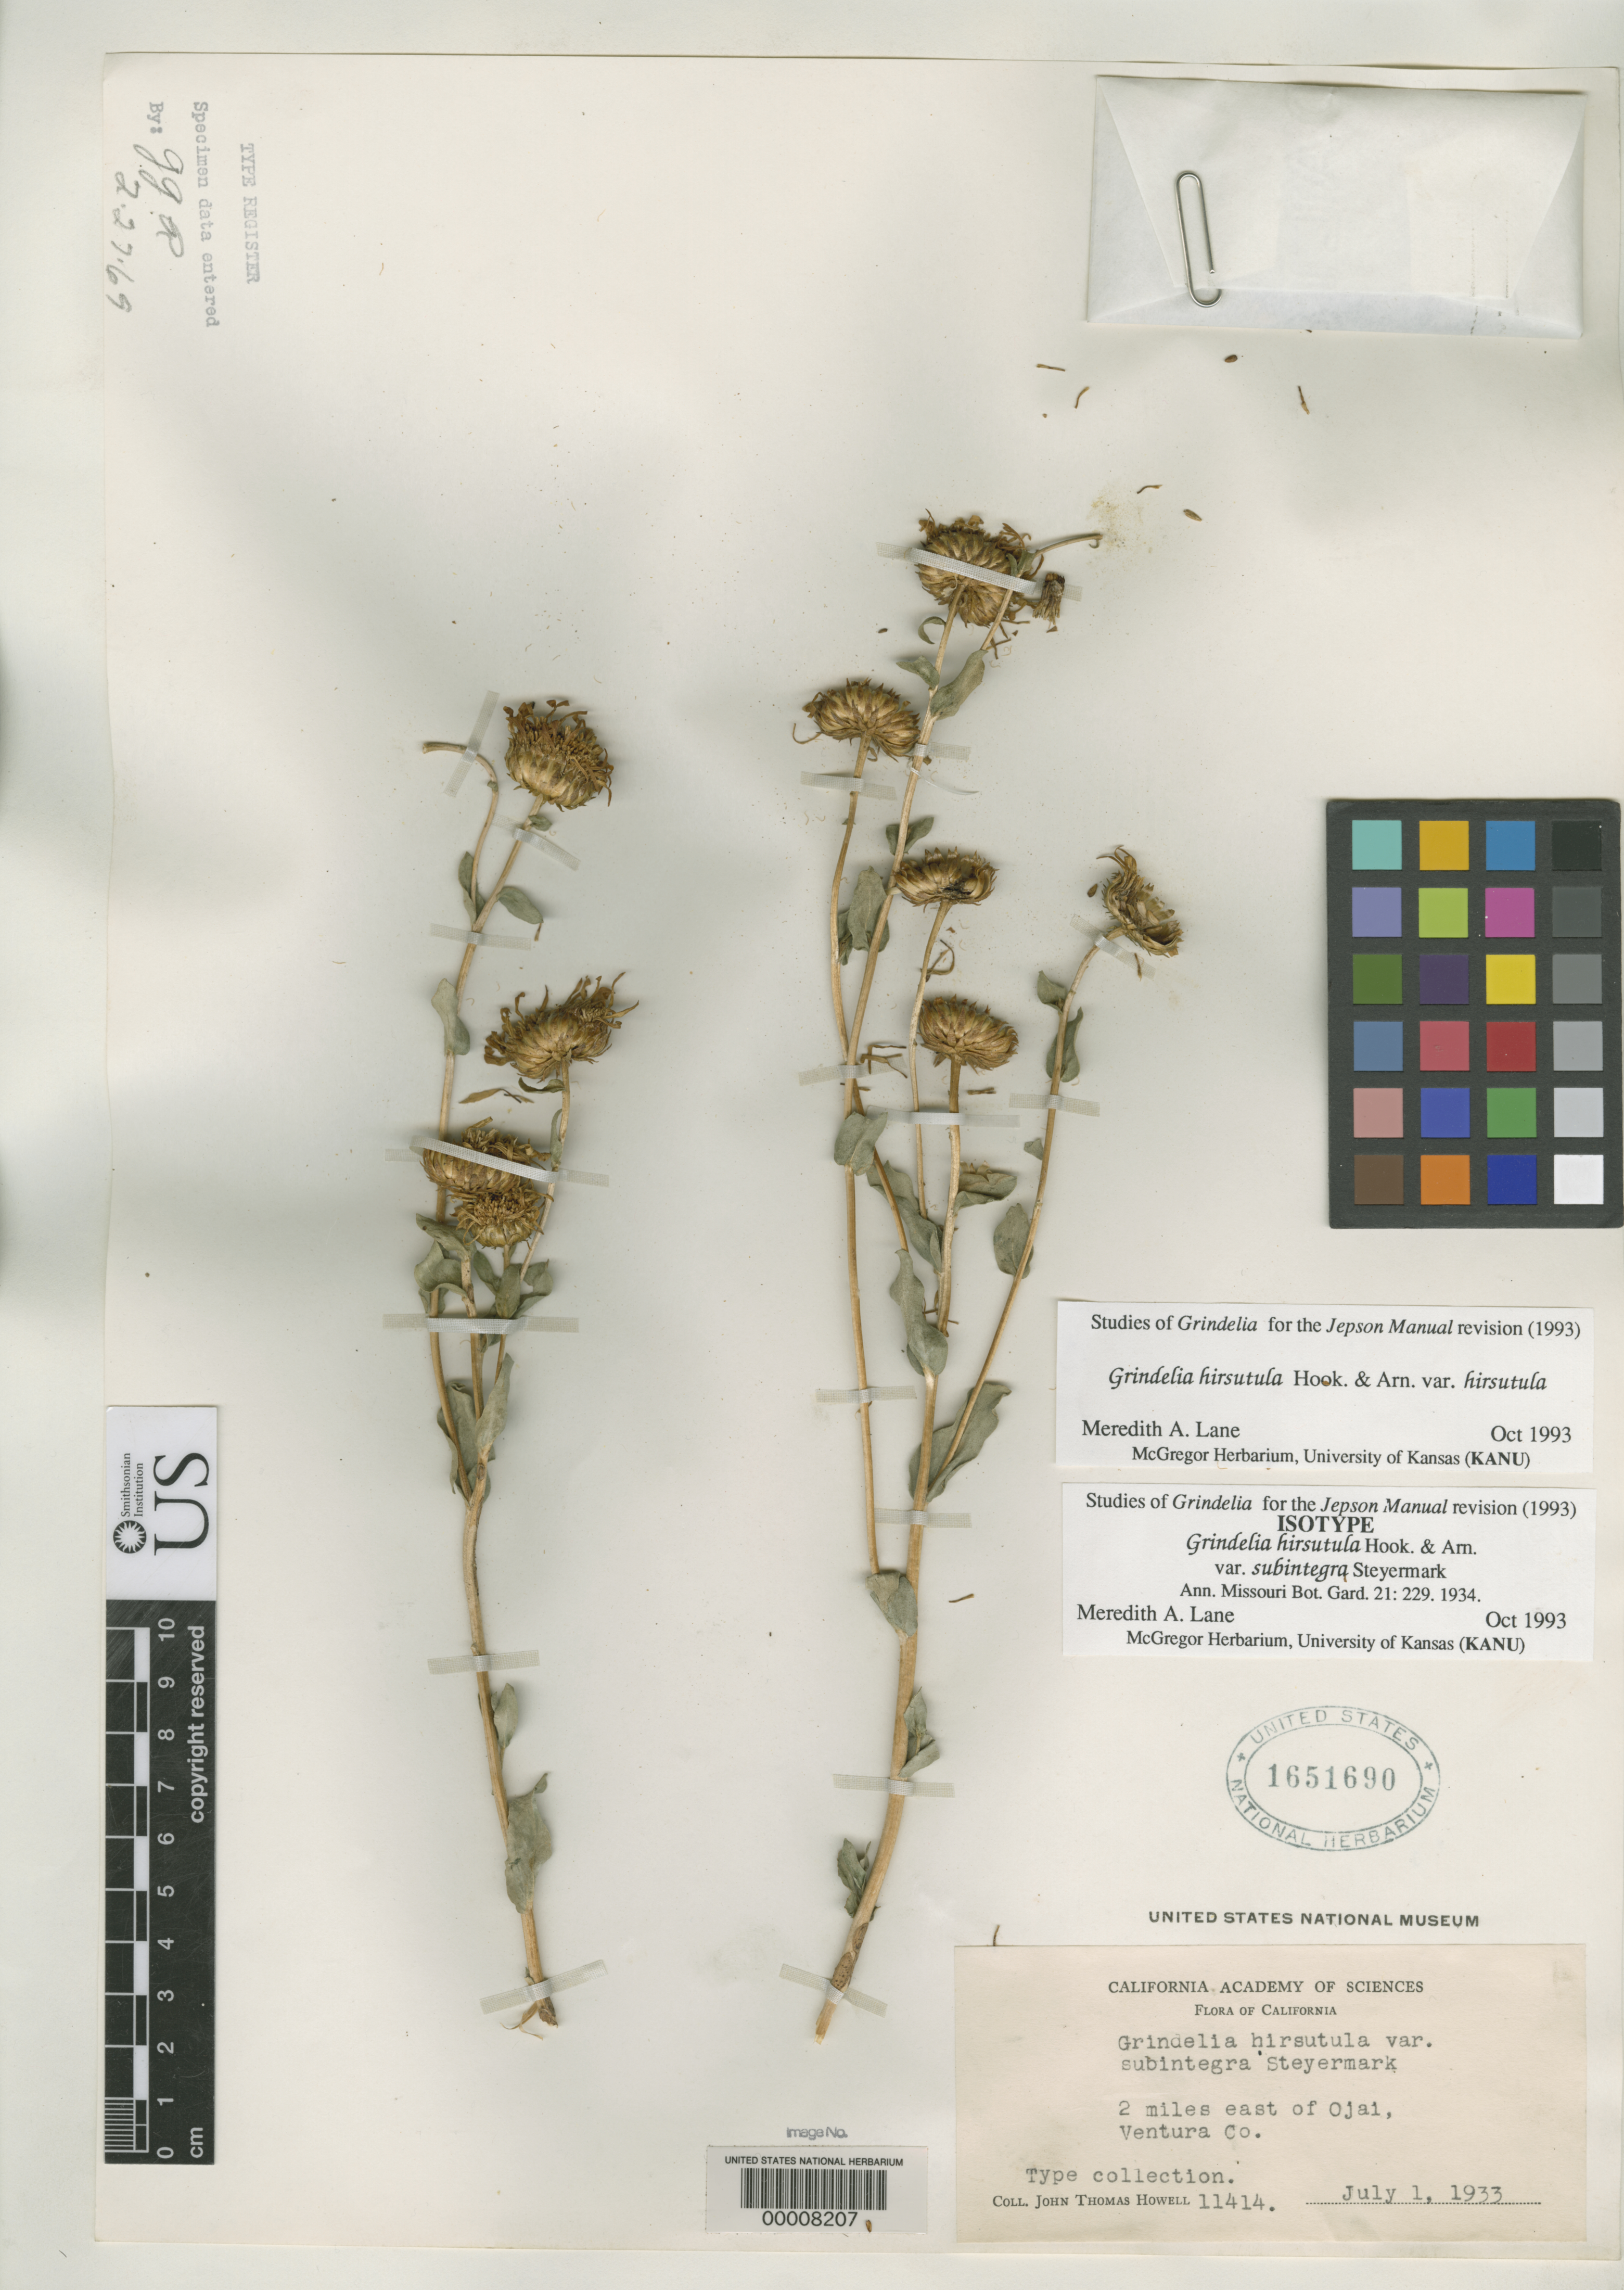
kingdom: Plantae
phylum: Tracheophyta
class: Magnoliopsida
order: Asterales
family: Asteraceae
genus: Grindelia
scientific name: Grindelia hirsutula var. subintegra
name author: Steyerm.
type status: Isotype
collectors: J. T. Howell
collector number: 11414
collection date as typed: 01 Jul 1933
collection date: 1933-07-01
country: United States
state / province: California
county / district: Ventura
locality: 2 mi E of Ojai.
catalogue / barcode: US 1651690